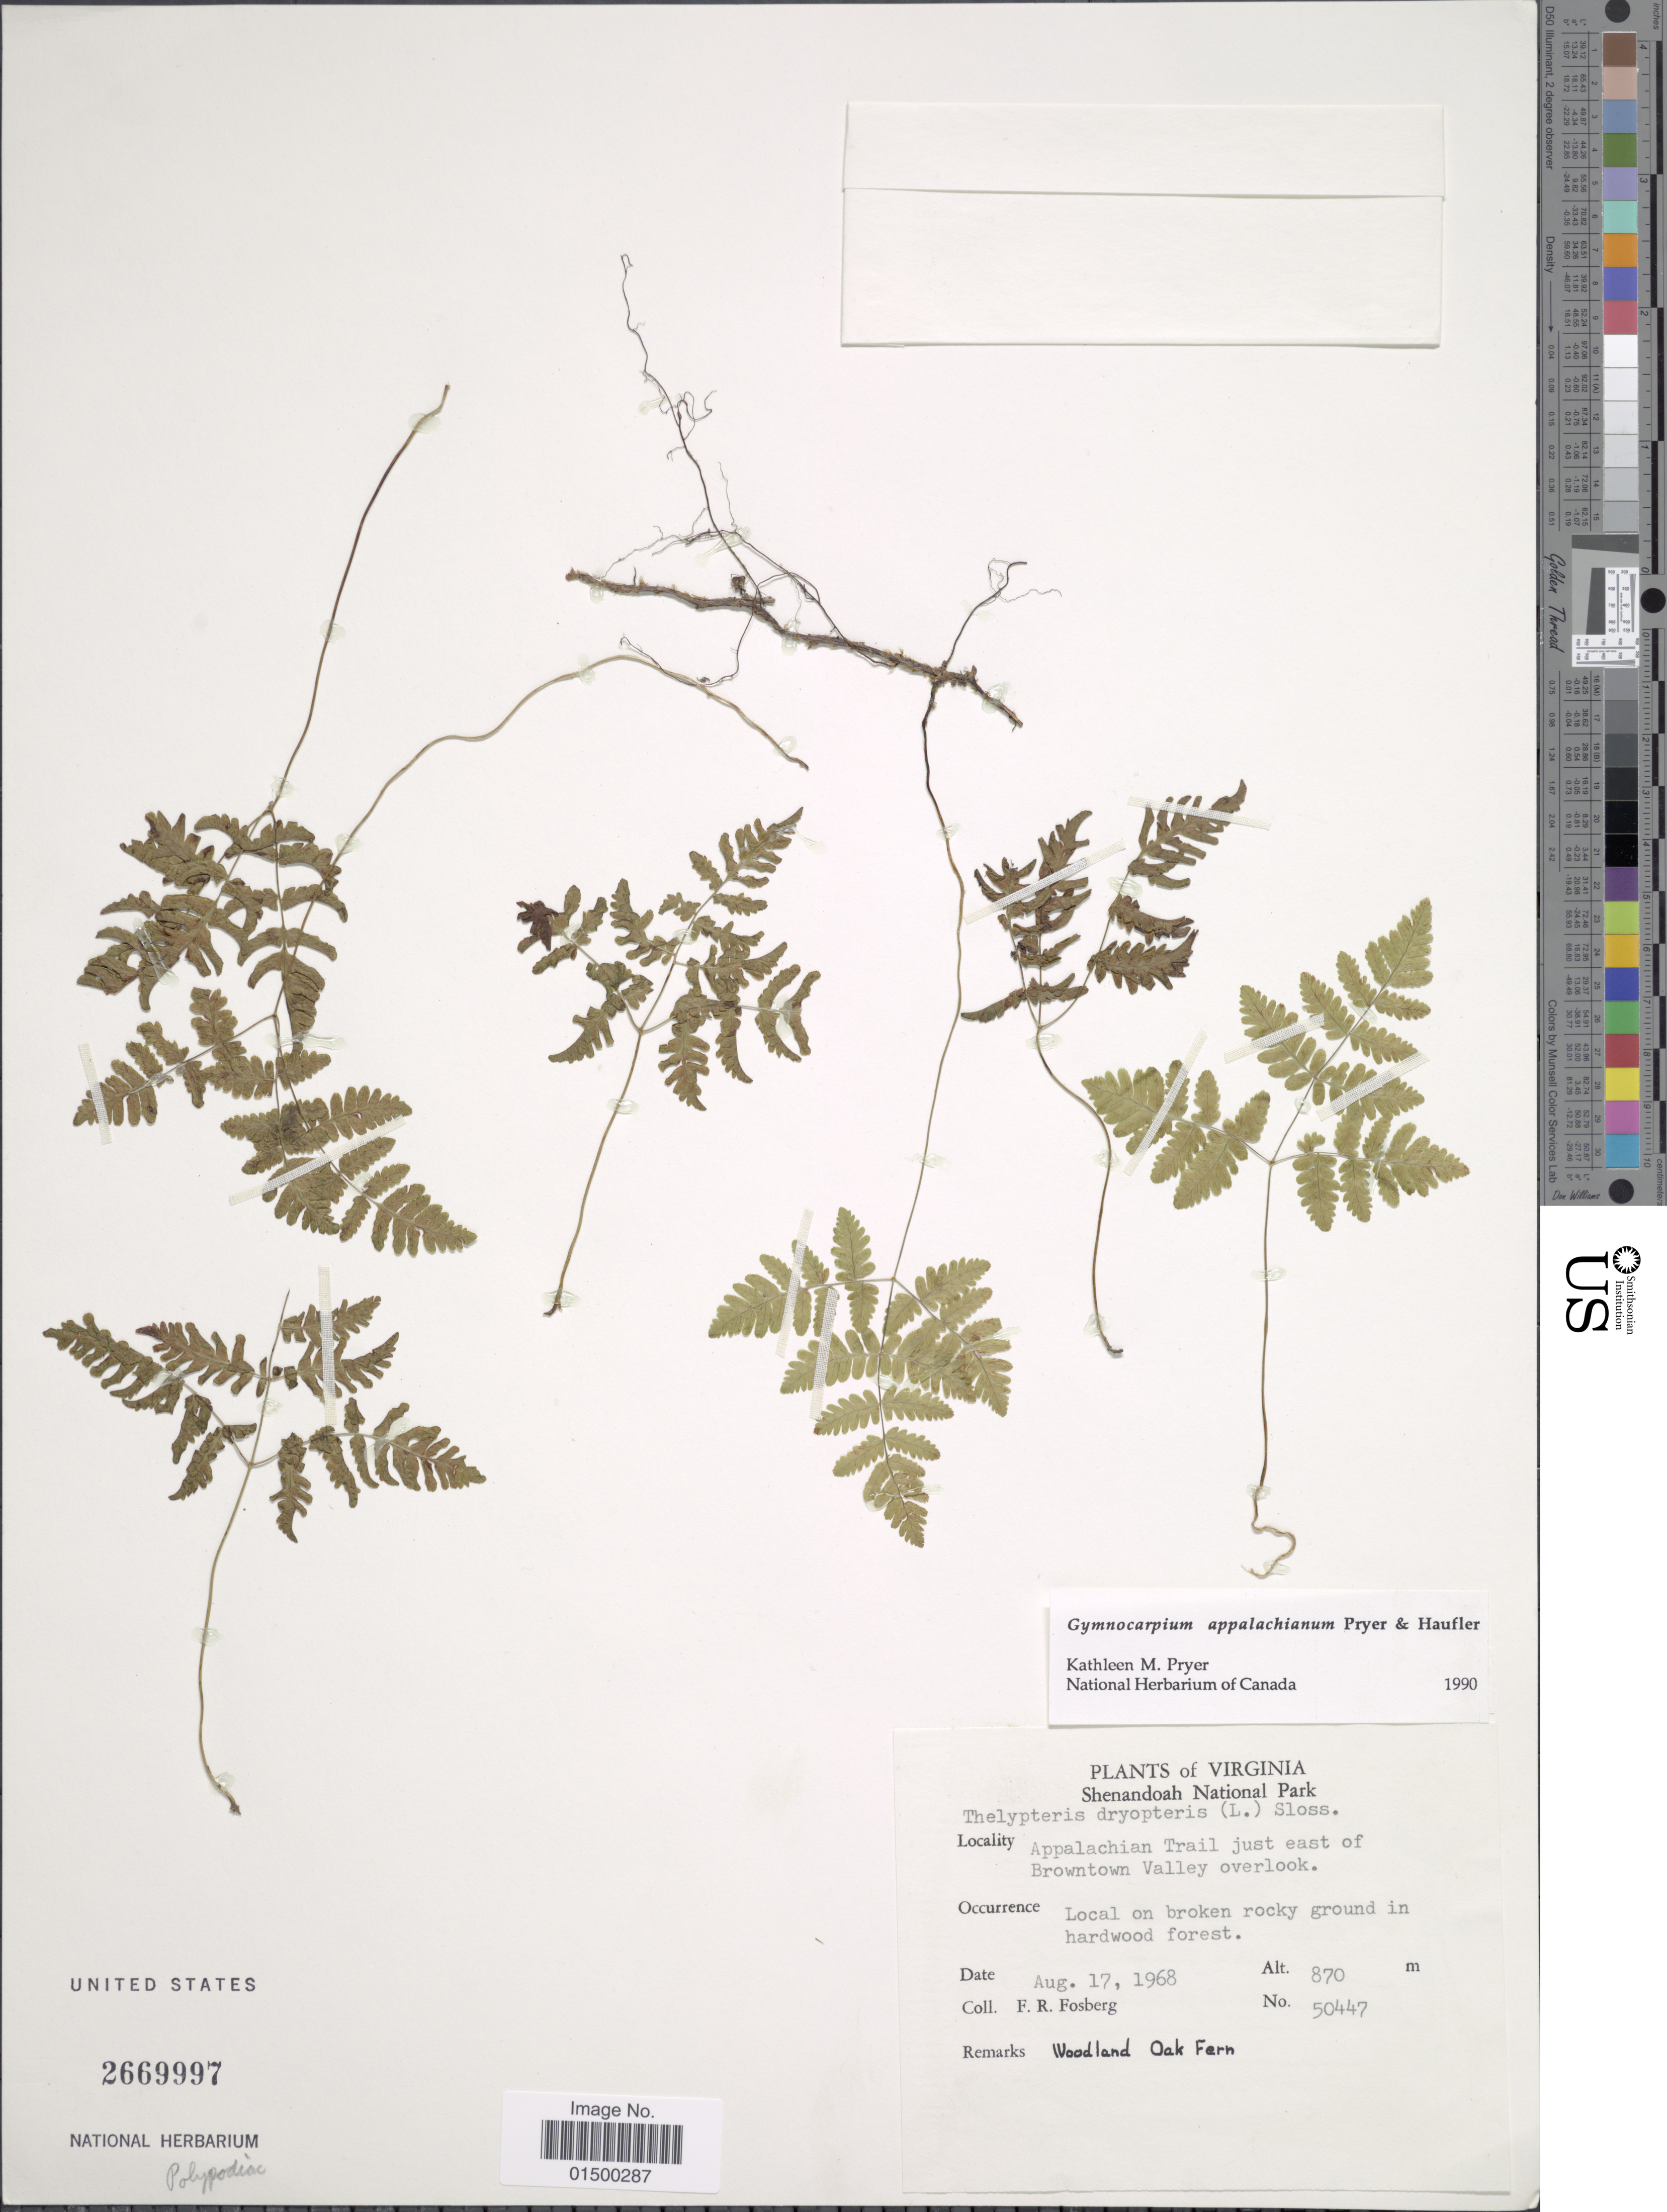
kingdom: Plantae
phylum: Tracheophyta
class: Polypodiopsida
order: Polypodiales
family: Cystopteridaceae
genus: Gymnocarpium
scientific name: Gymnocarpium appalachianum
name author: Pryer & Haufler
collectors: F. R. Fosberg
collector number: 50447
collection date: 1968-08-17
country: United States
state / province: Virginia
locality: Shenandoah National Park. Appalachian Trail just east of Browntown Valley overlook.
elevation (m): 870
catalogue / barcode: US 2669997